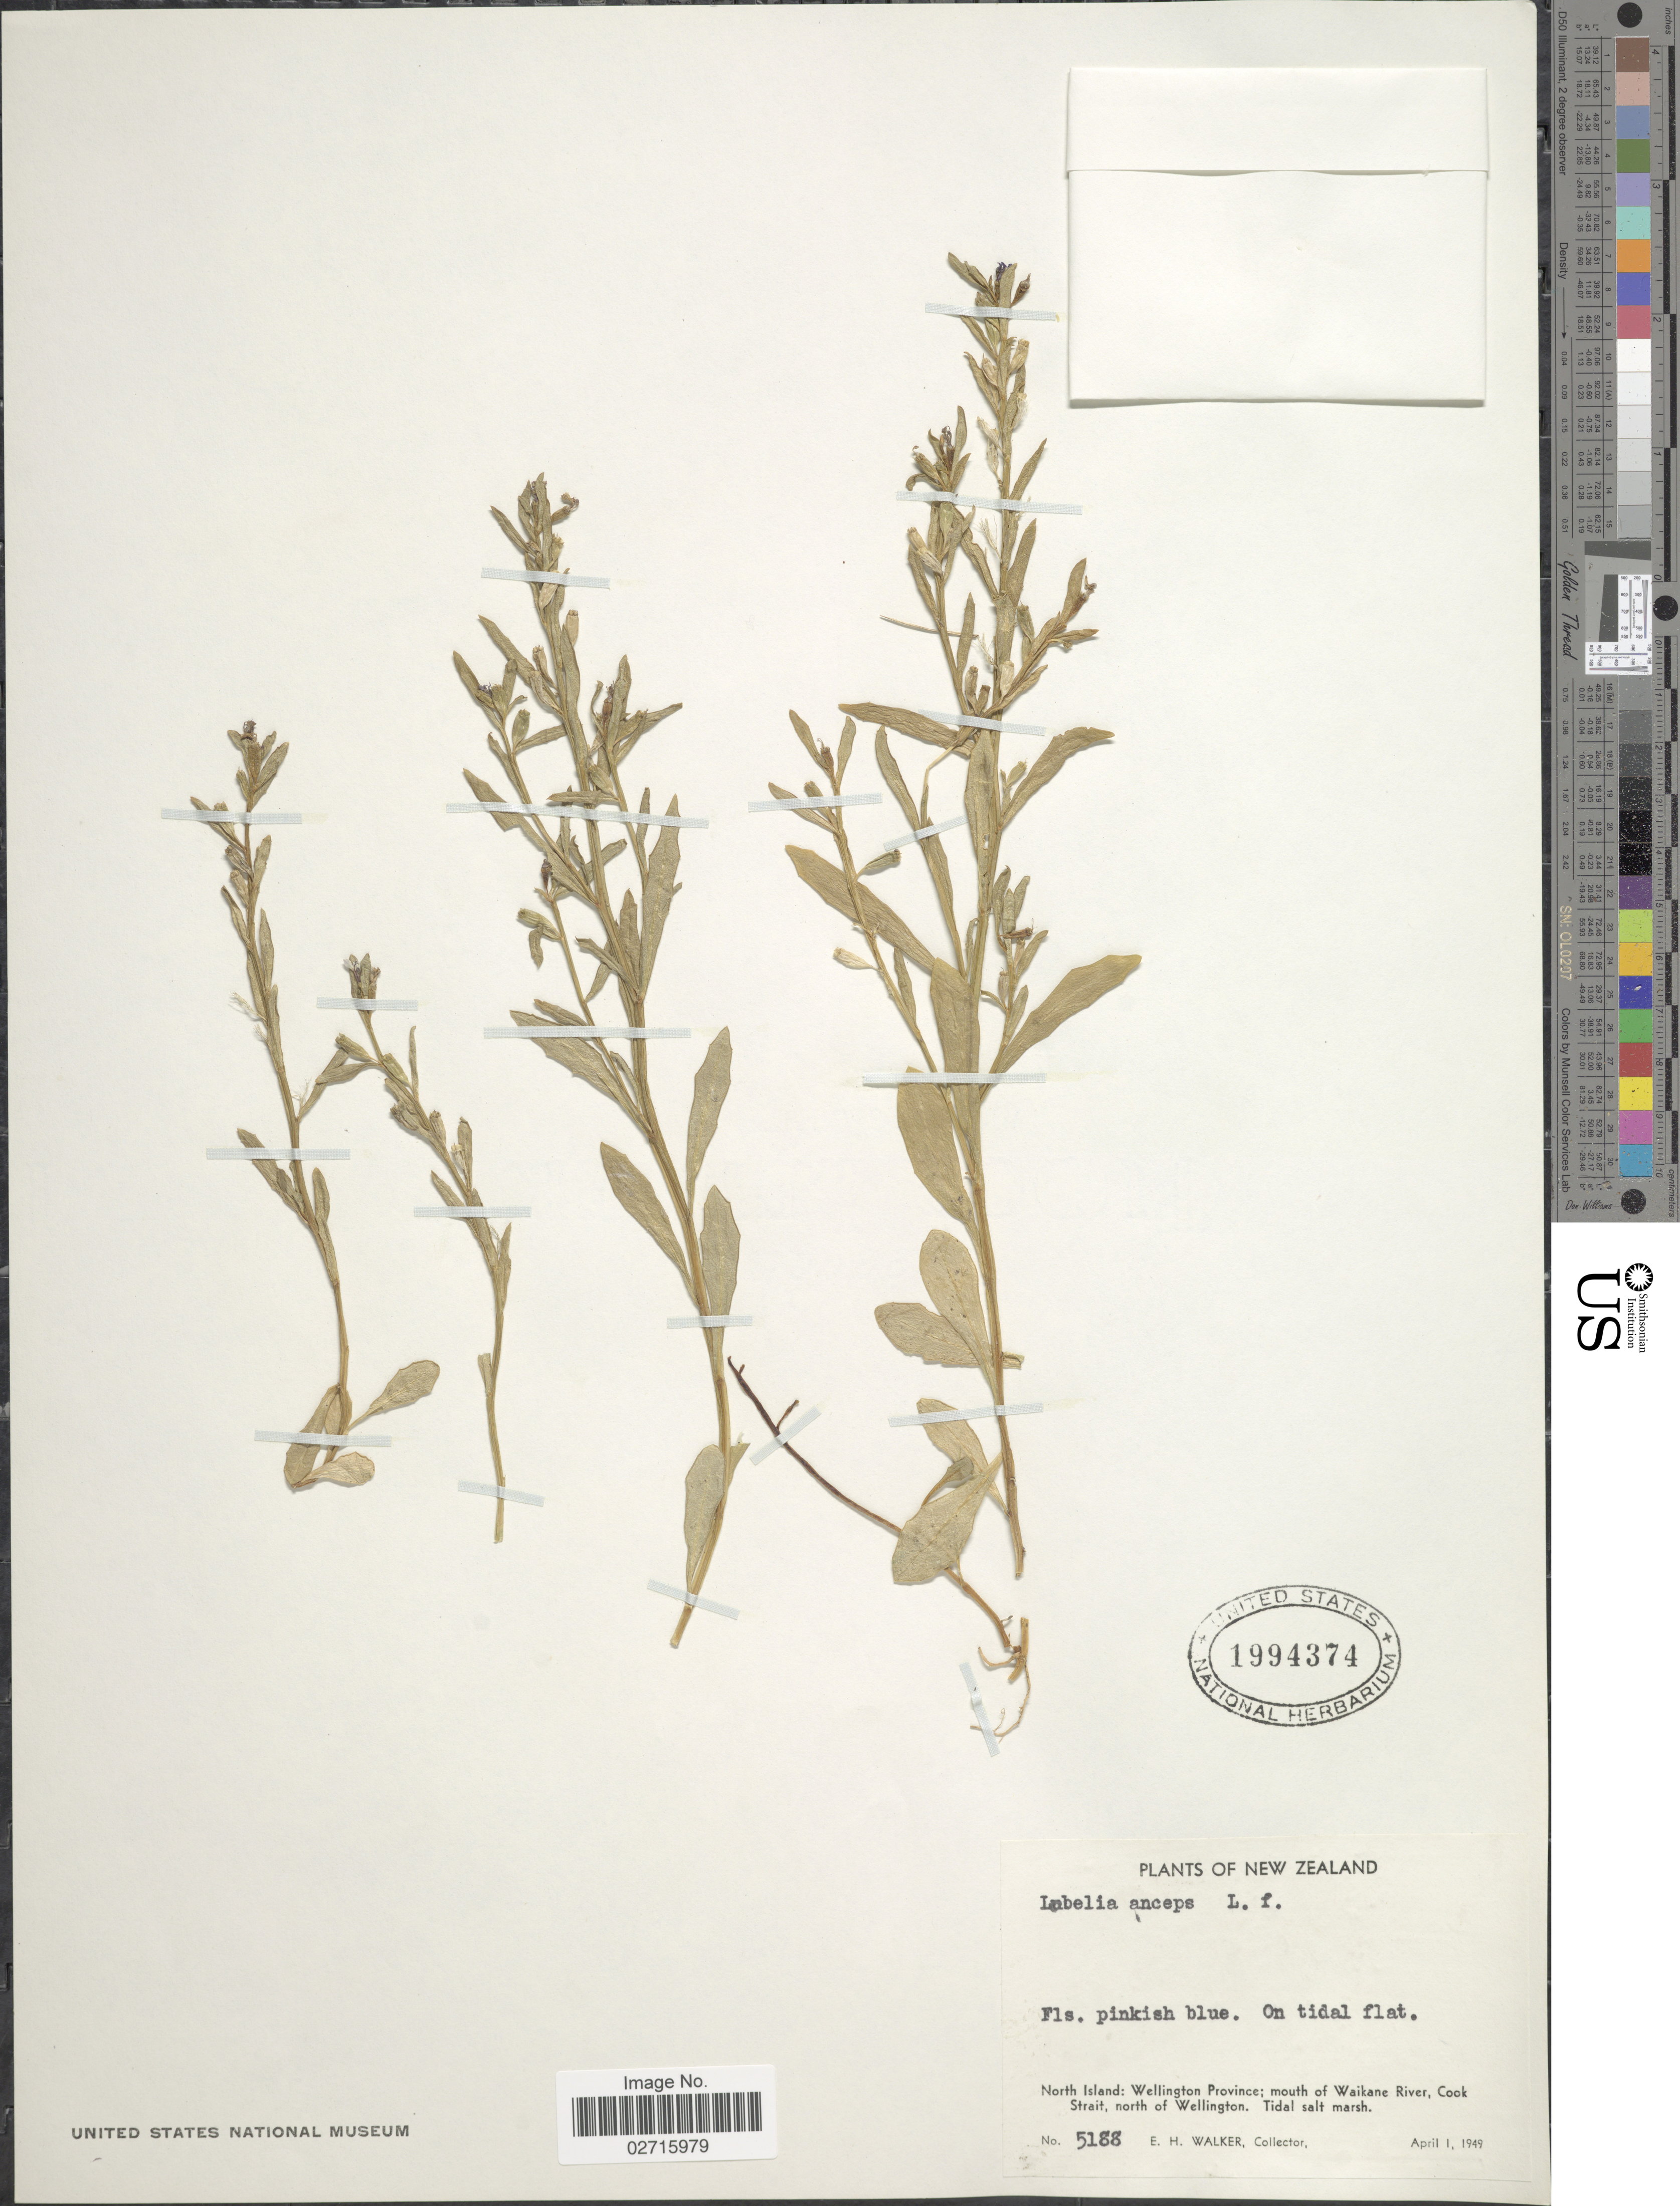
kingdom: Plantae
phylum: Tracheophyta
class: Magnoliopsida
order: Asterales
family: Campanulaceae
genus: Lobelia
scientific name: Lobelia anceps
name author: L. f.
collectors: E. H. Walker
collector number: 5188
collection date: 1949-04-01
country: New Zealand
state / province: Wellington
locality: On tidal flat, North Island: mouth of Waikane River, Cook Strait, north of Wellington.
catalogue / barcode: US 1994374